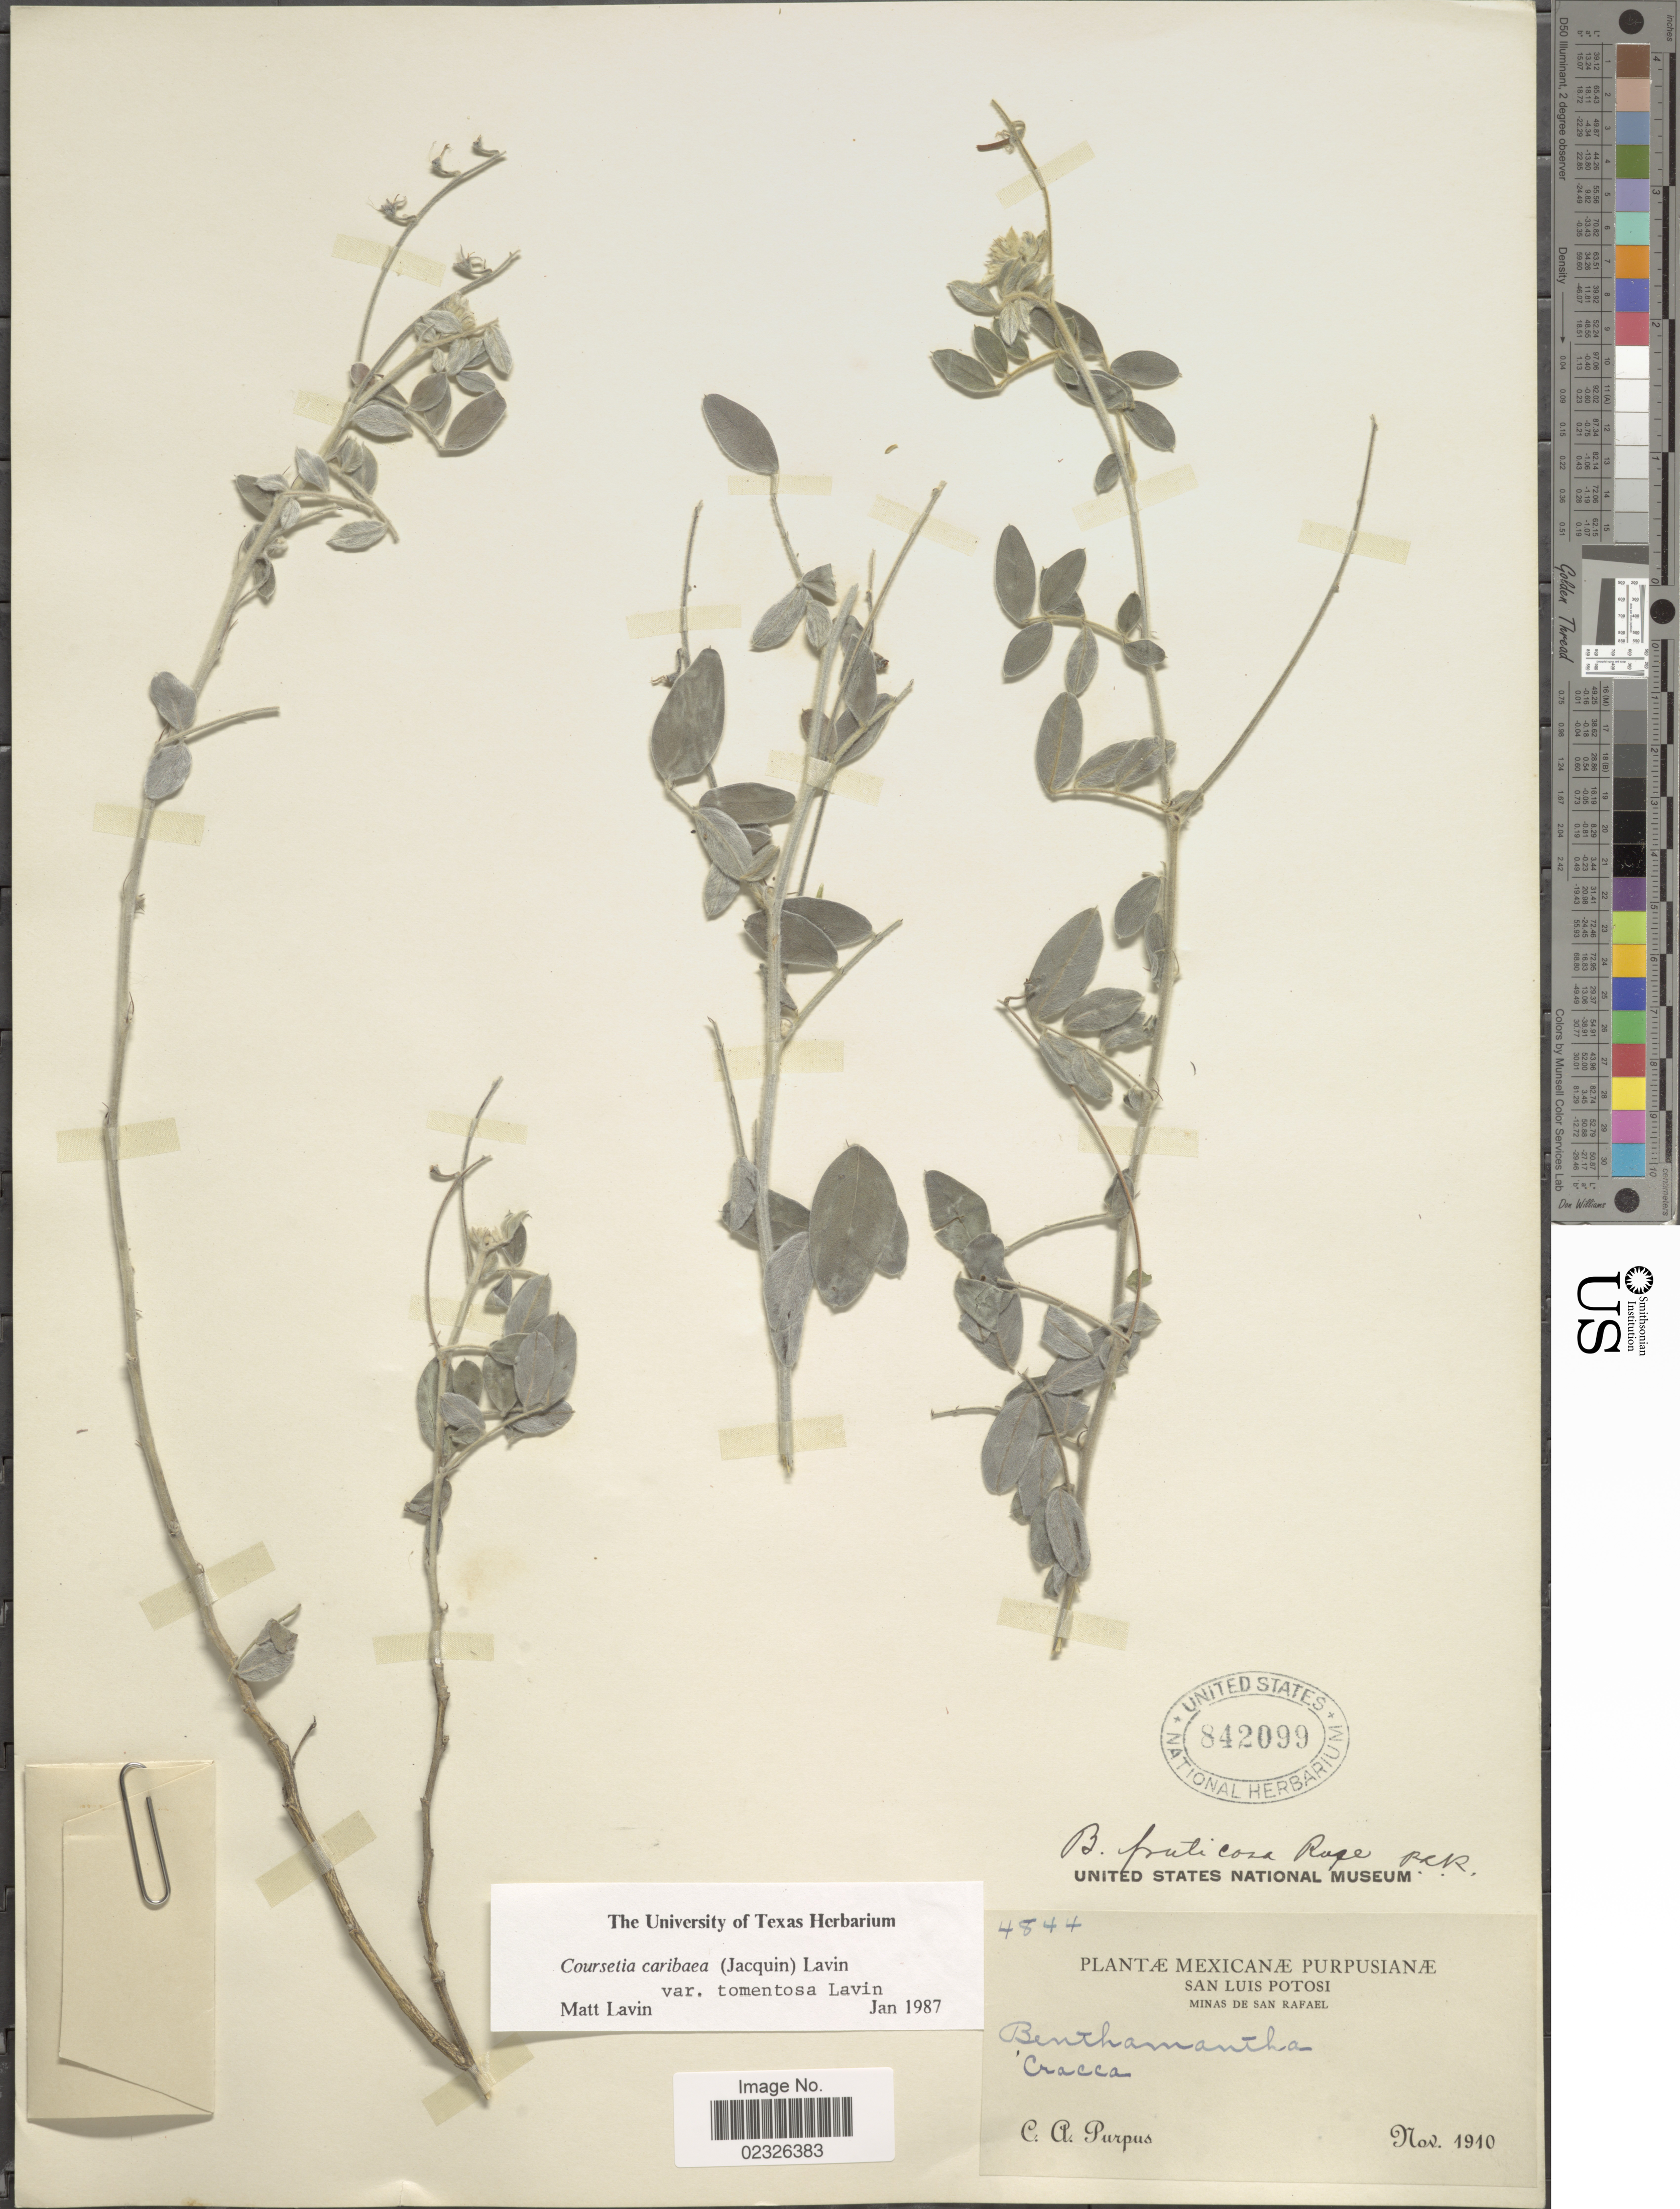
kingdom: Plantae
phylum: Tracheophyta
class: Magnoliopsida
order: Fabales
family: Fabaceae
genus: Coursetia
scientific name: Coursetia caribaea var. tomentosa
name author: Lavin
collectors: C. A. Purpus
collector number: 4844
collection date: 1910-11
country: Mexico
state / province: San Luis Potosí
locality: Mexicanae. Minas de San Rafael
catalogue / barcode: US 842099